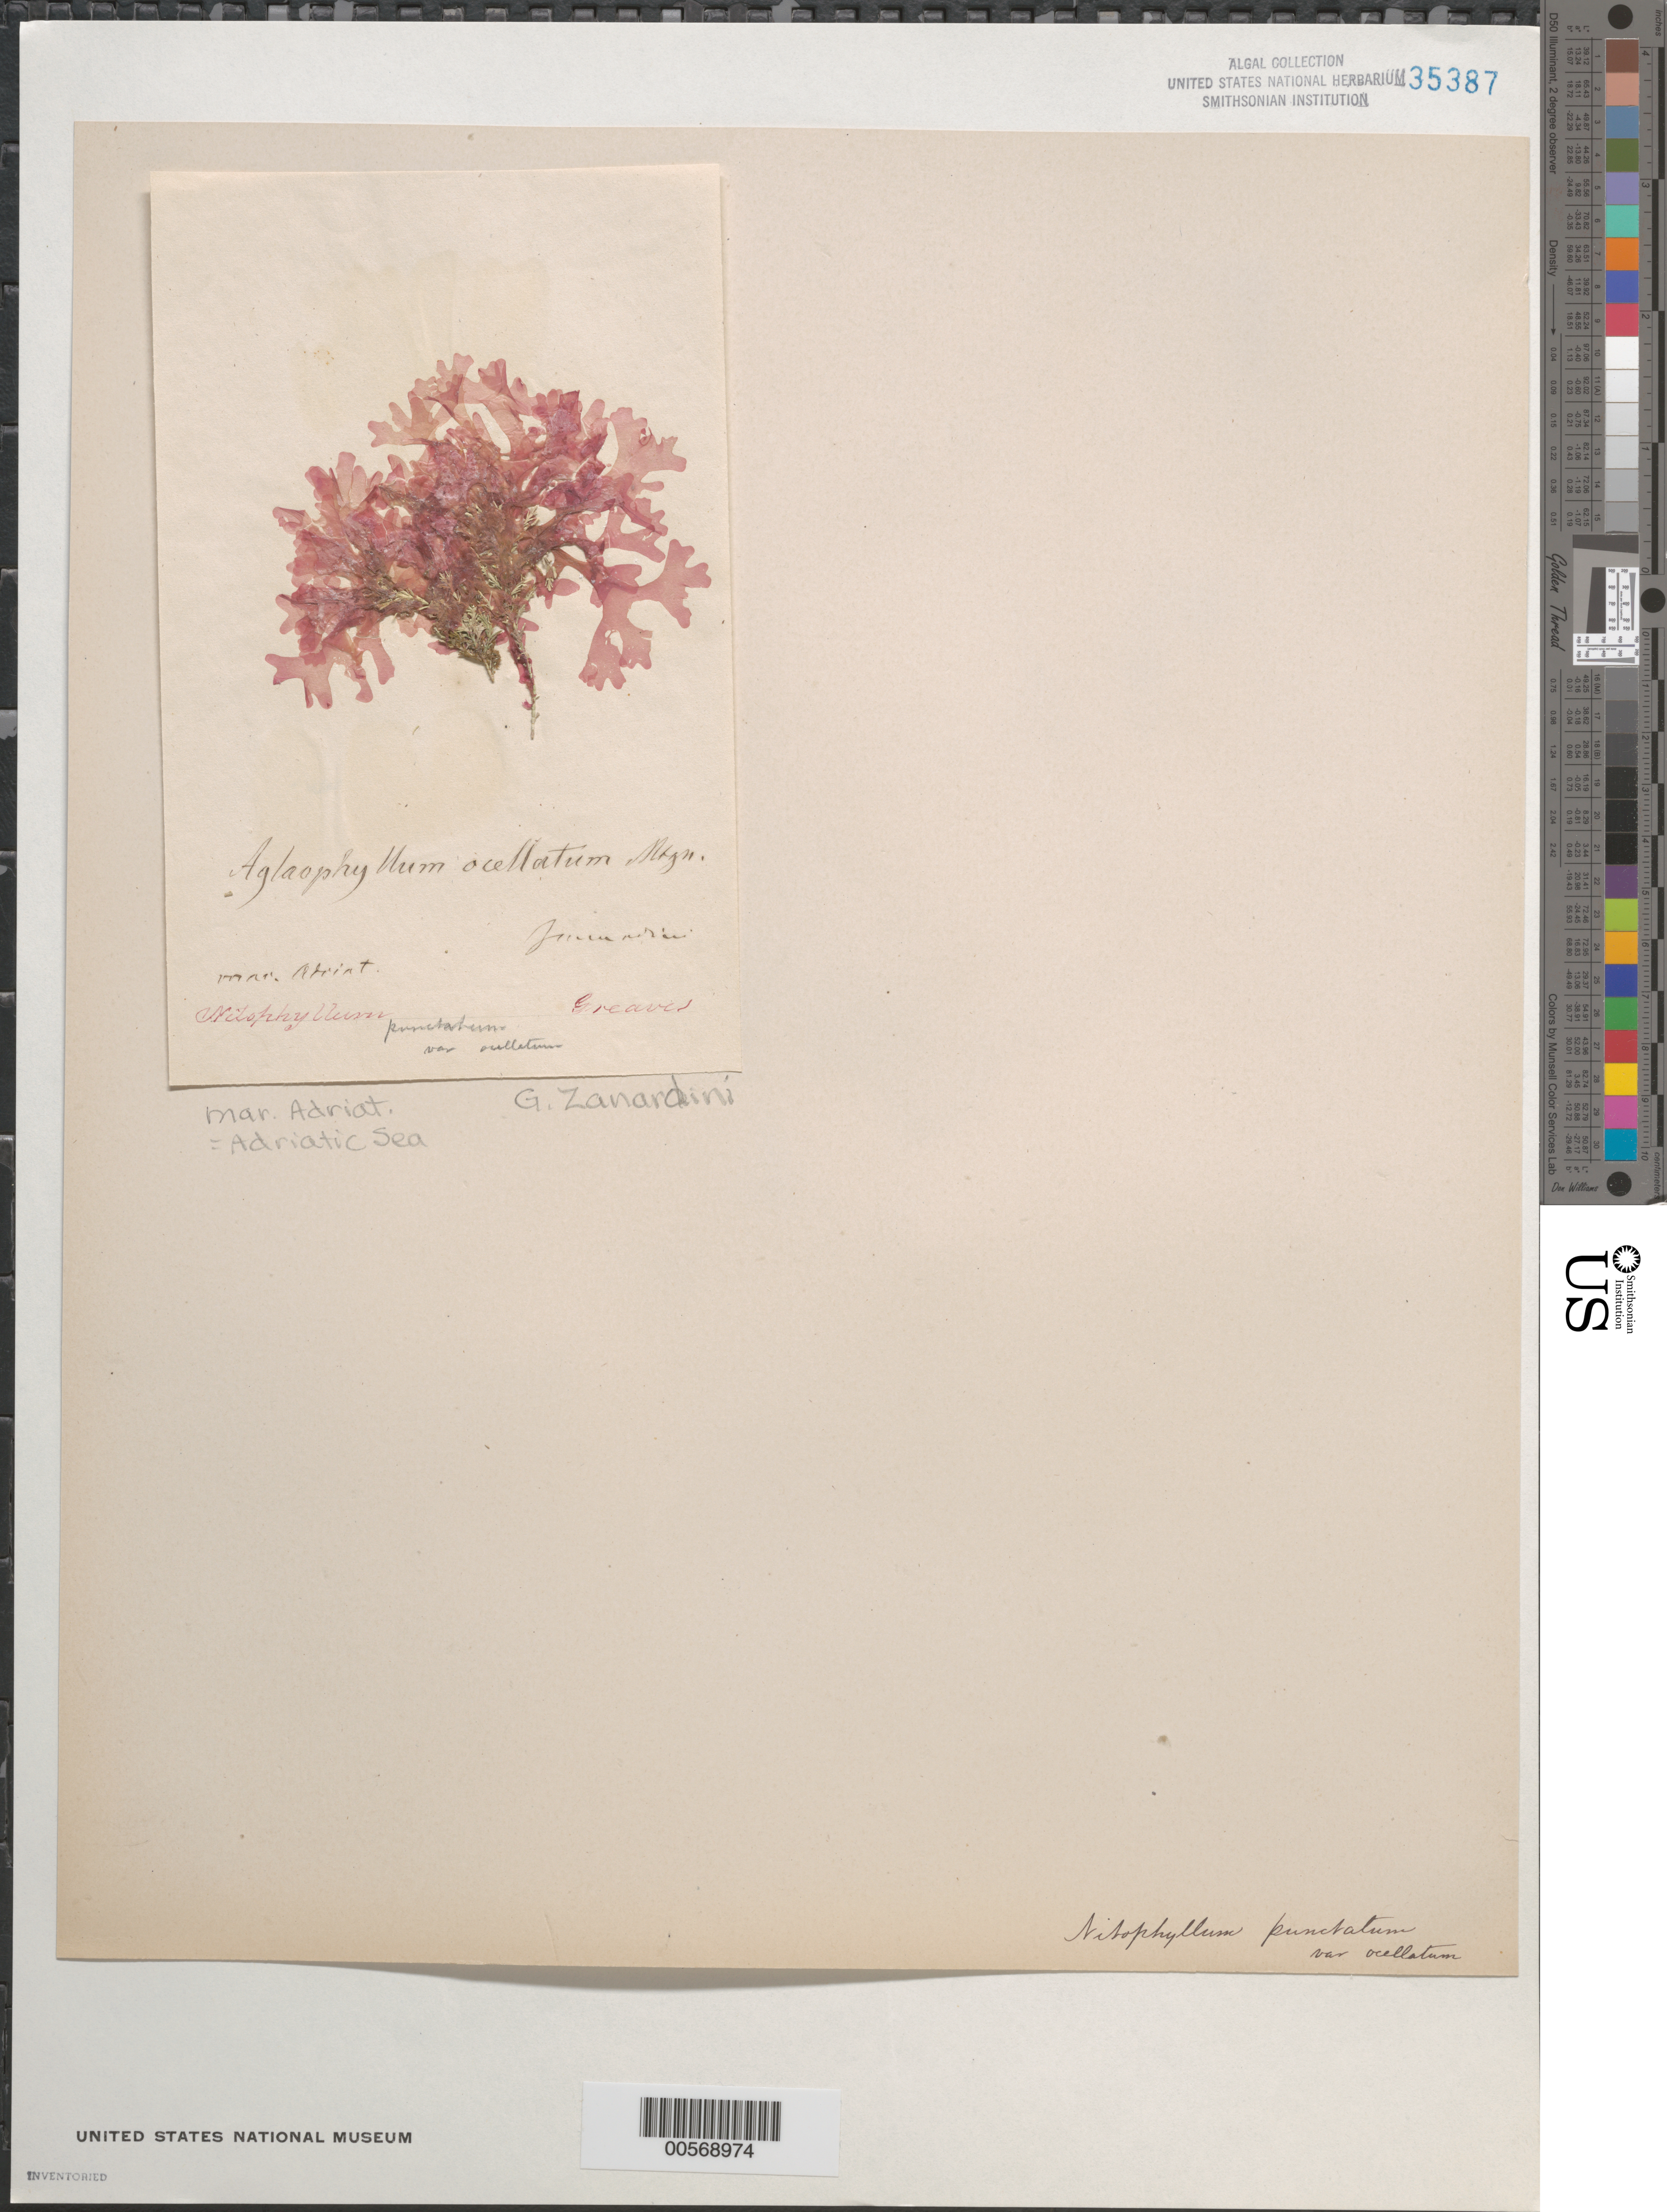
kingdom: Plantae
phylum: Rhodophyta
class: Florideophyceae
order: Ceramiales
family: Delesseriaceae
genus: Nitophyllum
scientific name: Nitophyllum punctatum var. ocellatum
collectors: G. Zanardini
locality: Adriatic sea (mar. adriat.)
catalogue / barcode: US 35387